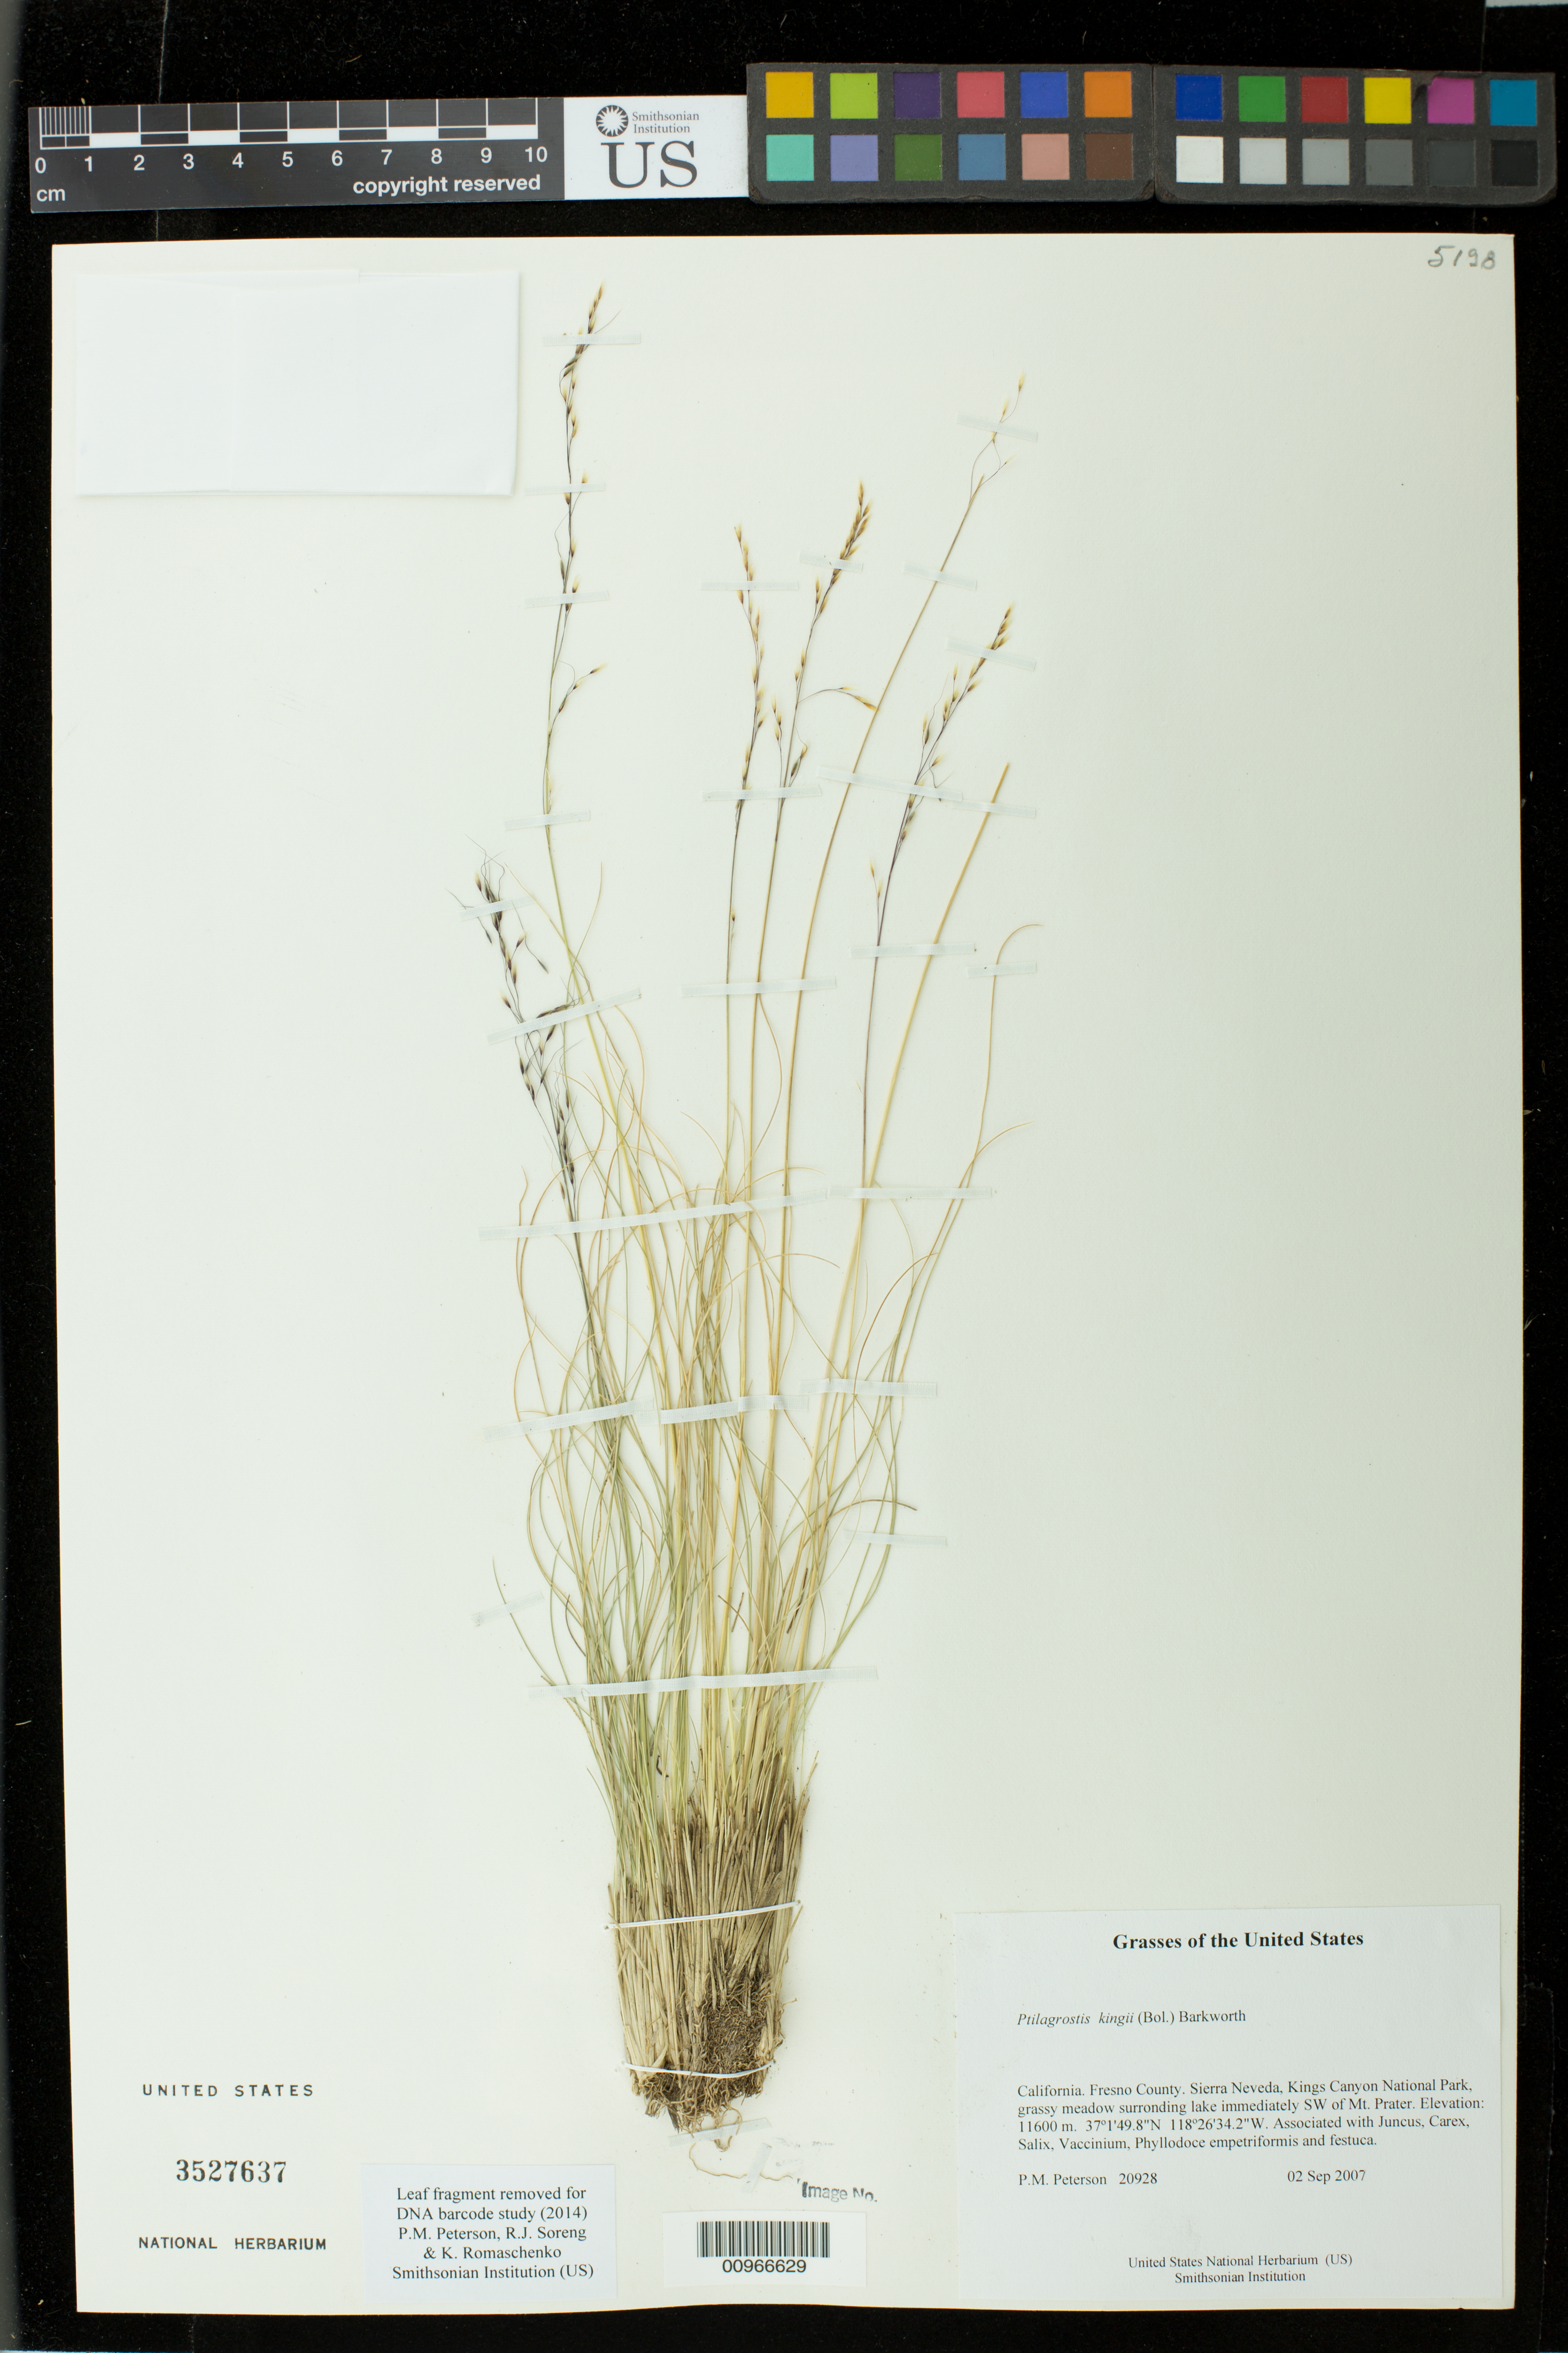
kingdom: Plantae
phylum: Tracheophyta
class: Liliopsida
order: Poales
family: Poaceae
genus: Ptilagrostis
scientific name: Ptilagrostis kingii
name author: (Bol.) Barkworth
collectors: P. M. Peterson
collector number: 20928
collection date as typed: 02 Sep 2007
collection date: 2007-09-02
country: United States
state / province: California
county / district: Fresno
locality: Sierra Neveda, Kings Canyon National Park, grassy meadow surronding lake immediately SW of Mt. Prater.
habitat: Associated with Juncus, Carex, Salix, Vaccinium, Phyllodoce empetriformis and festuca.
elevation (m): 11600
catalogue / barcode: US 3527637